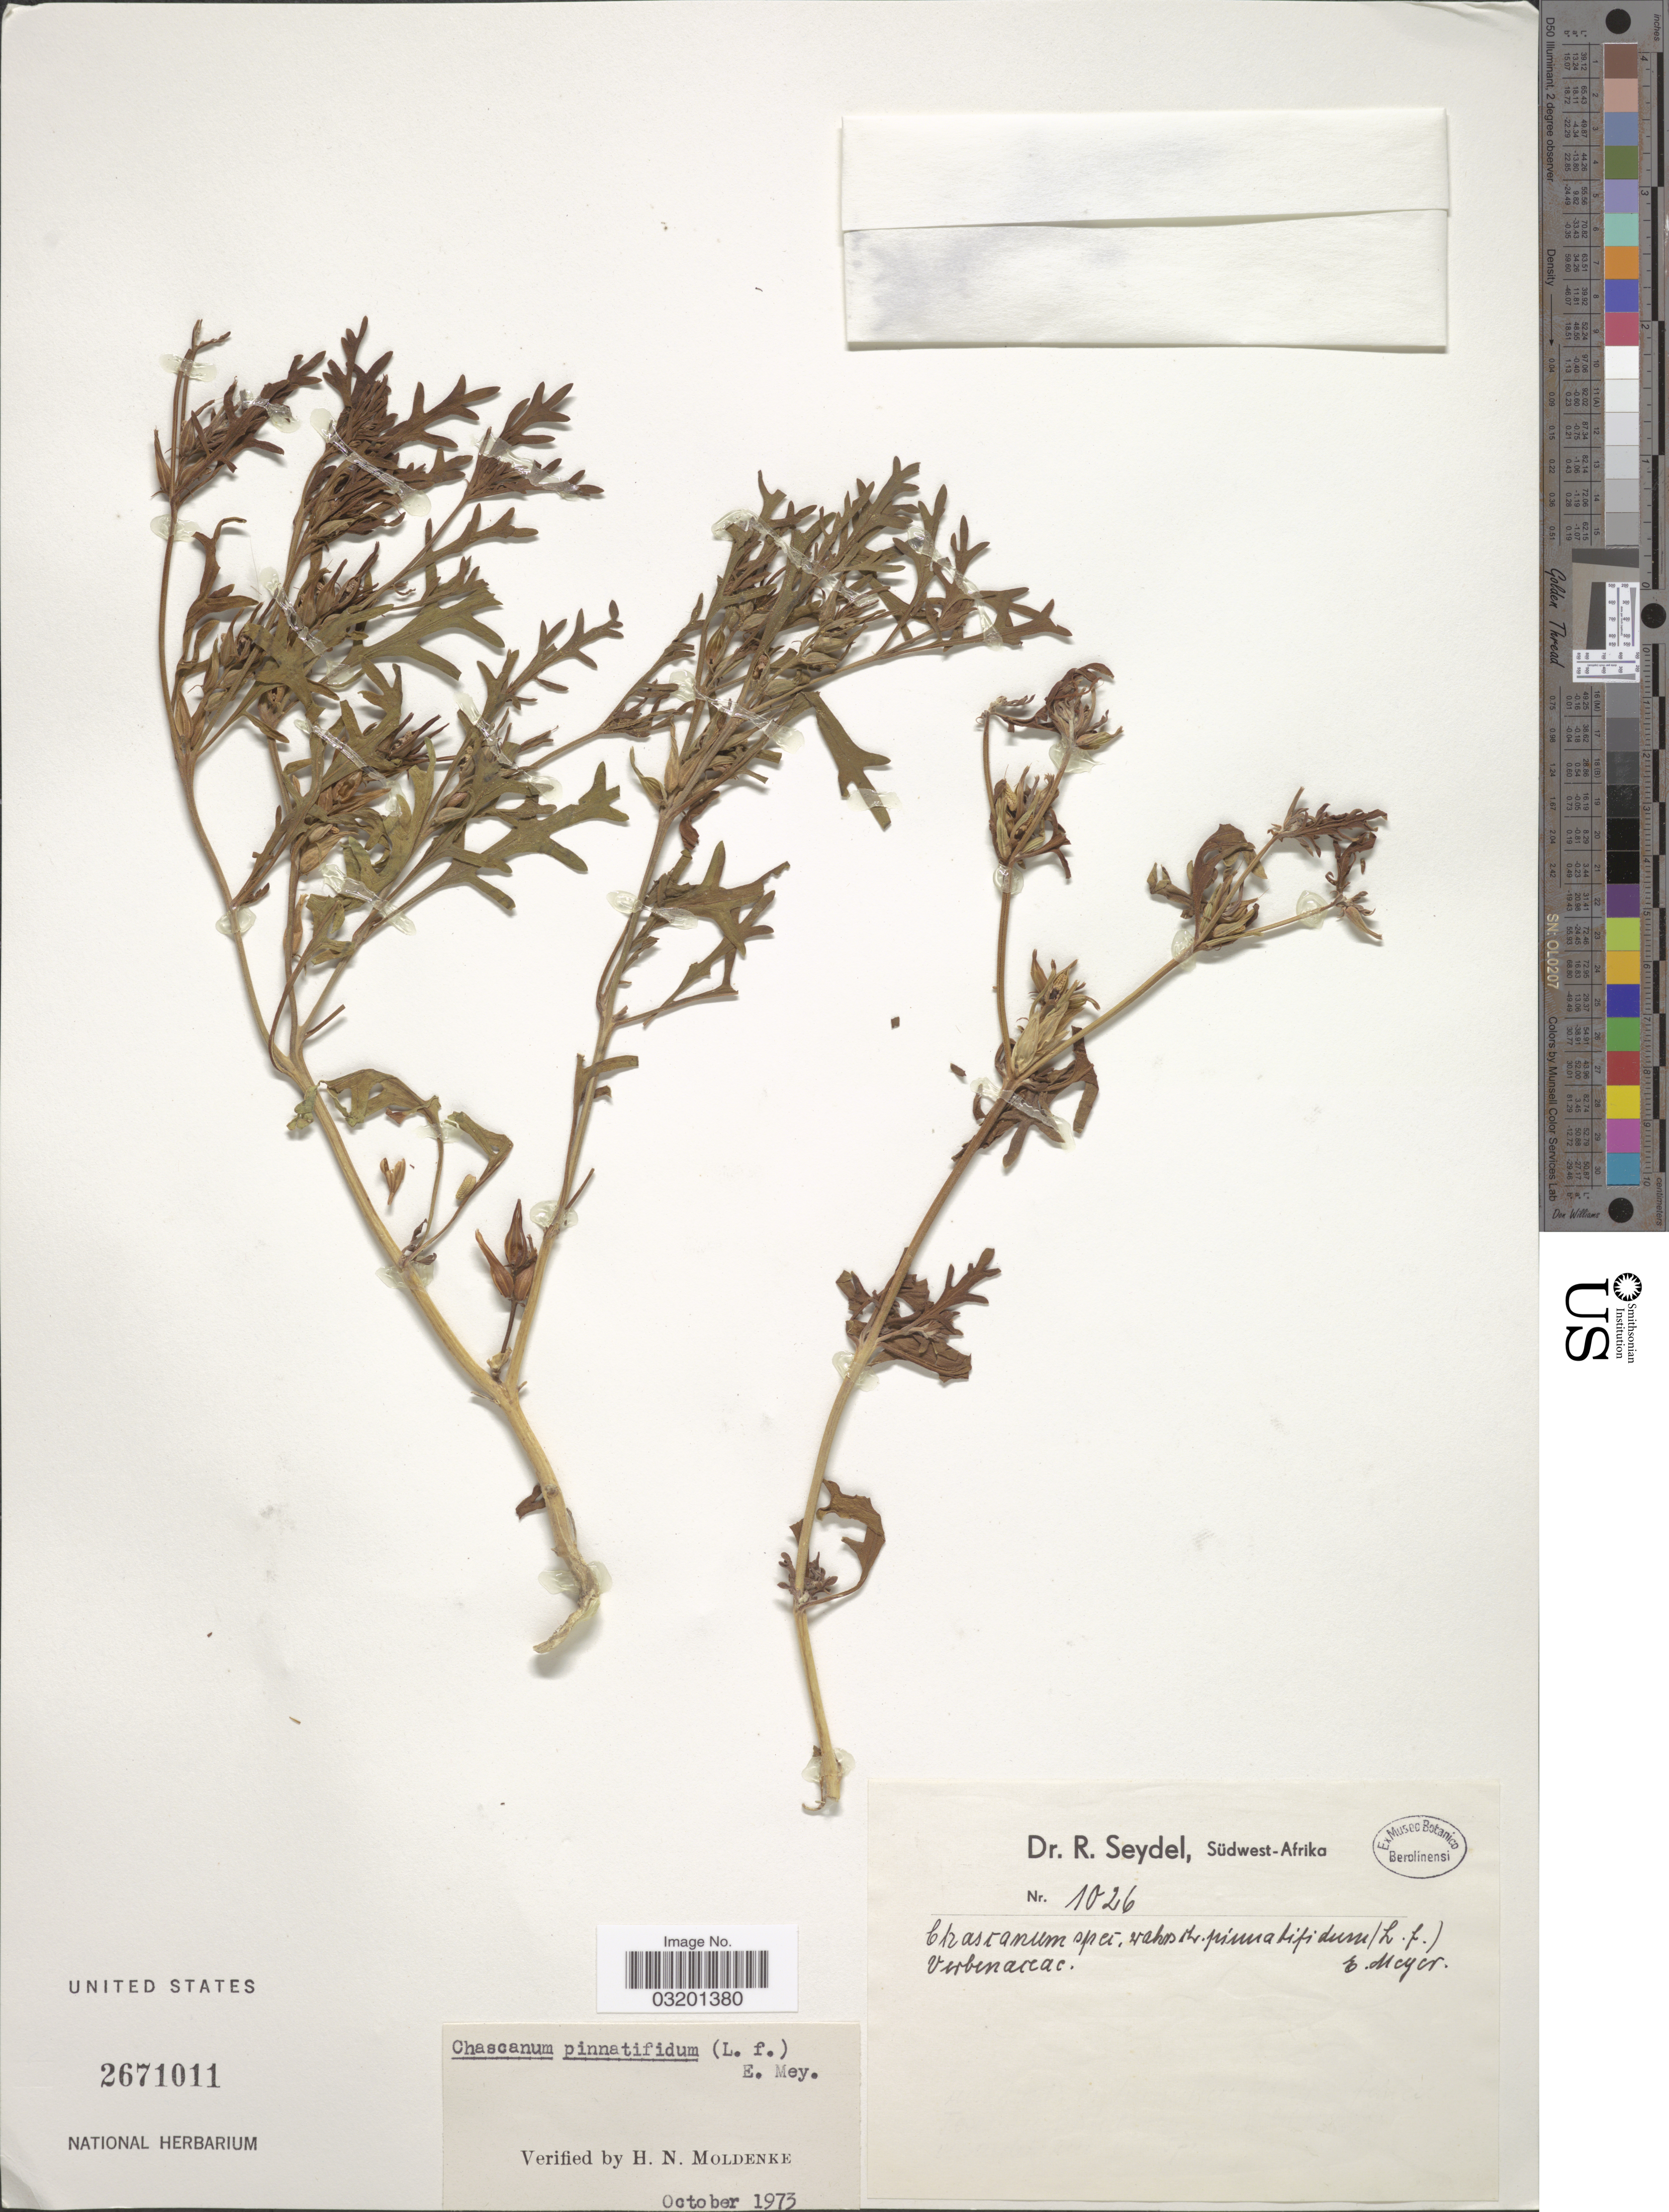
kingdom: Plantae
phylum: Tracheophyta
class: Magnoliopsida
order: Lamiales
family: Verbenaceae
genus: Chascanum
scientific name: Chascanum pinnatifidum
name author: (L. f.) E. Mey.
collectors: R. Seydel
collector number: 1026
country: Namibia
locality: Südwest-Afrika.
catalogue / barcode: US 2671011